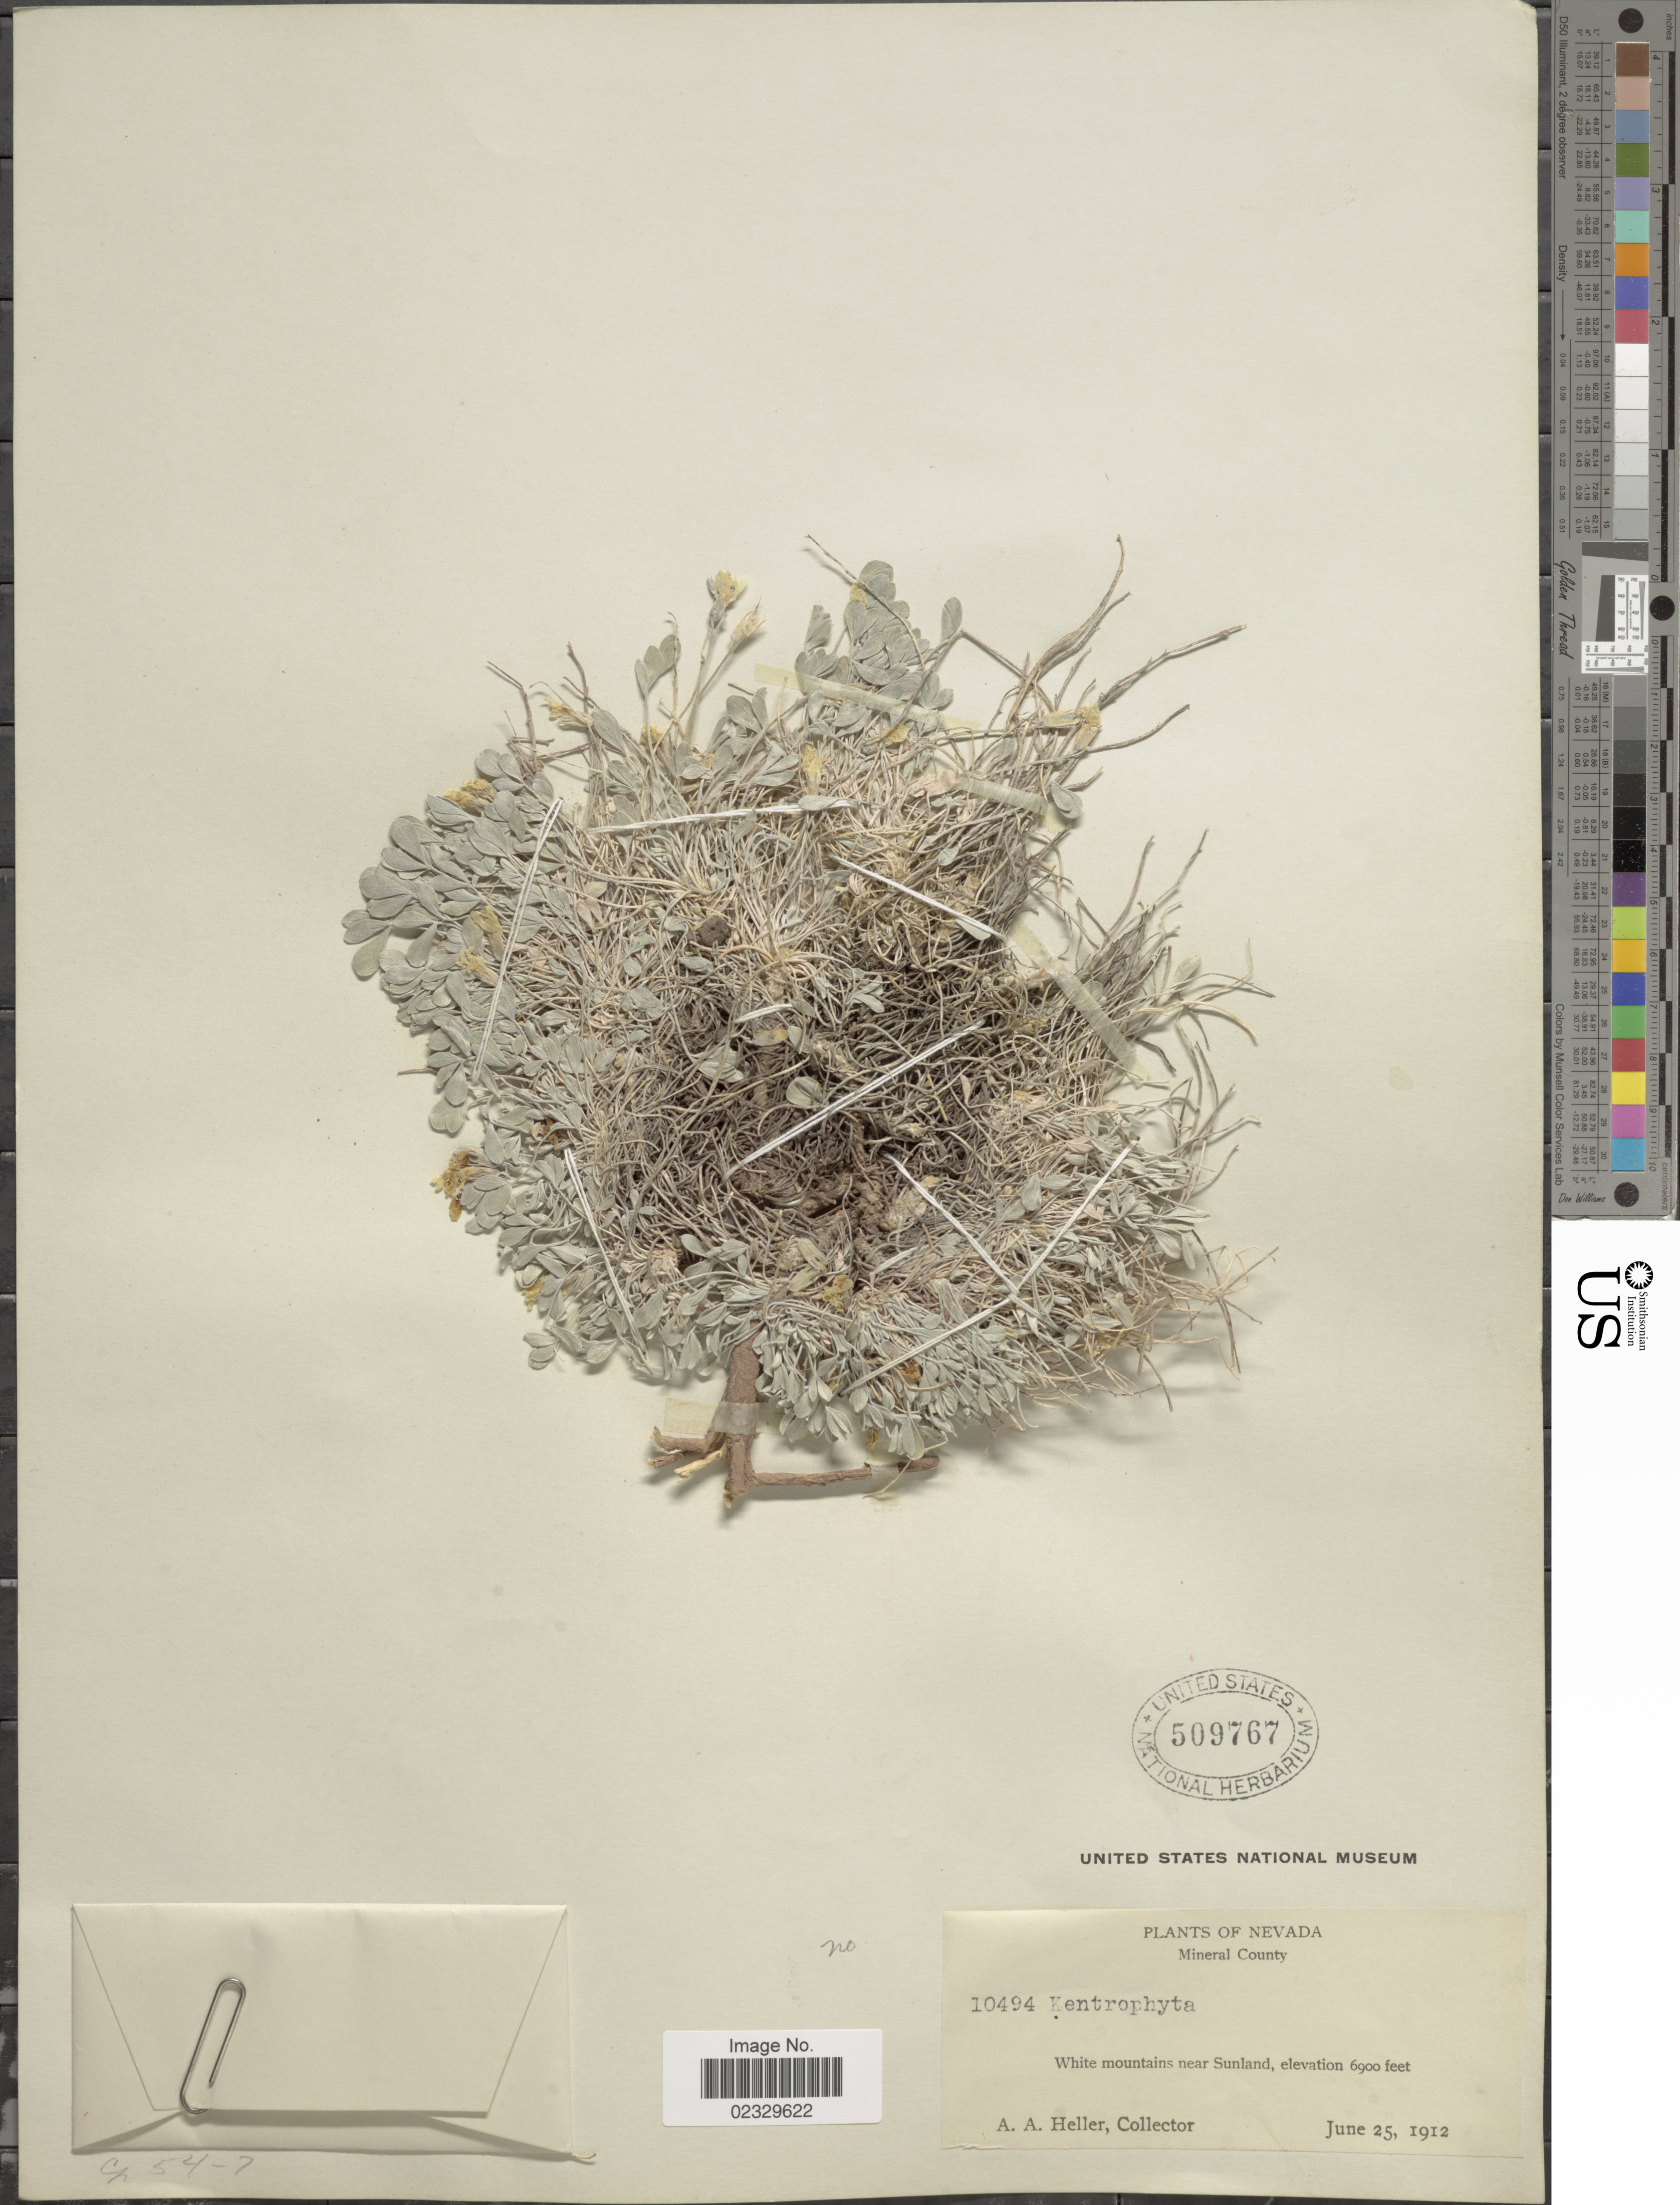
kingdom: Plantae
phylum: Tracheophyta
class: Magnoliopsida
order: Fabales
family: Fabaceae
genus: Astragalus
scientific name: Astragalus calycosus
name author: Torr. ex S. Watson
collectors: A. A. Heller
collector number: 10494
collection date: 1912-06-25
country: United States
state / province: Nevada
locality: Mineral County. White mountains near Sunland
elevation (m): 2103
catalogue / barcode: US 509767